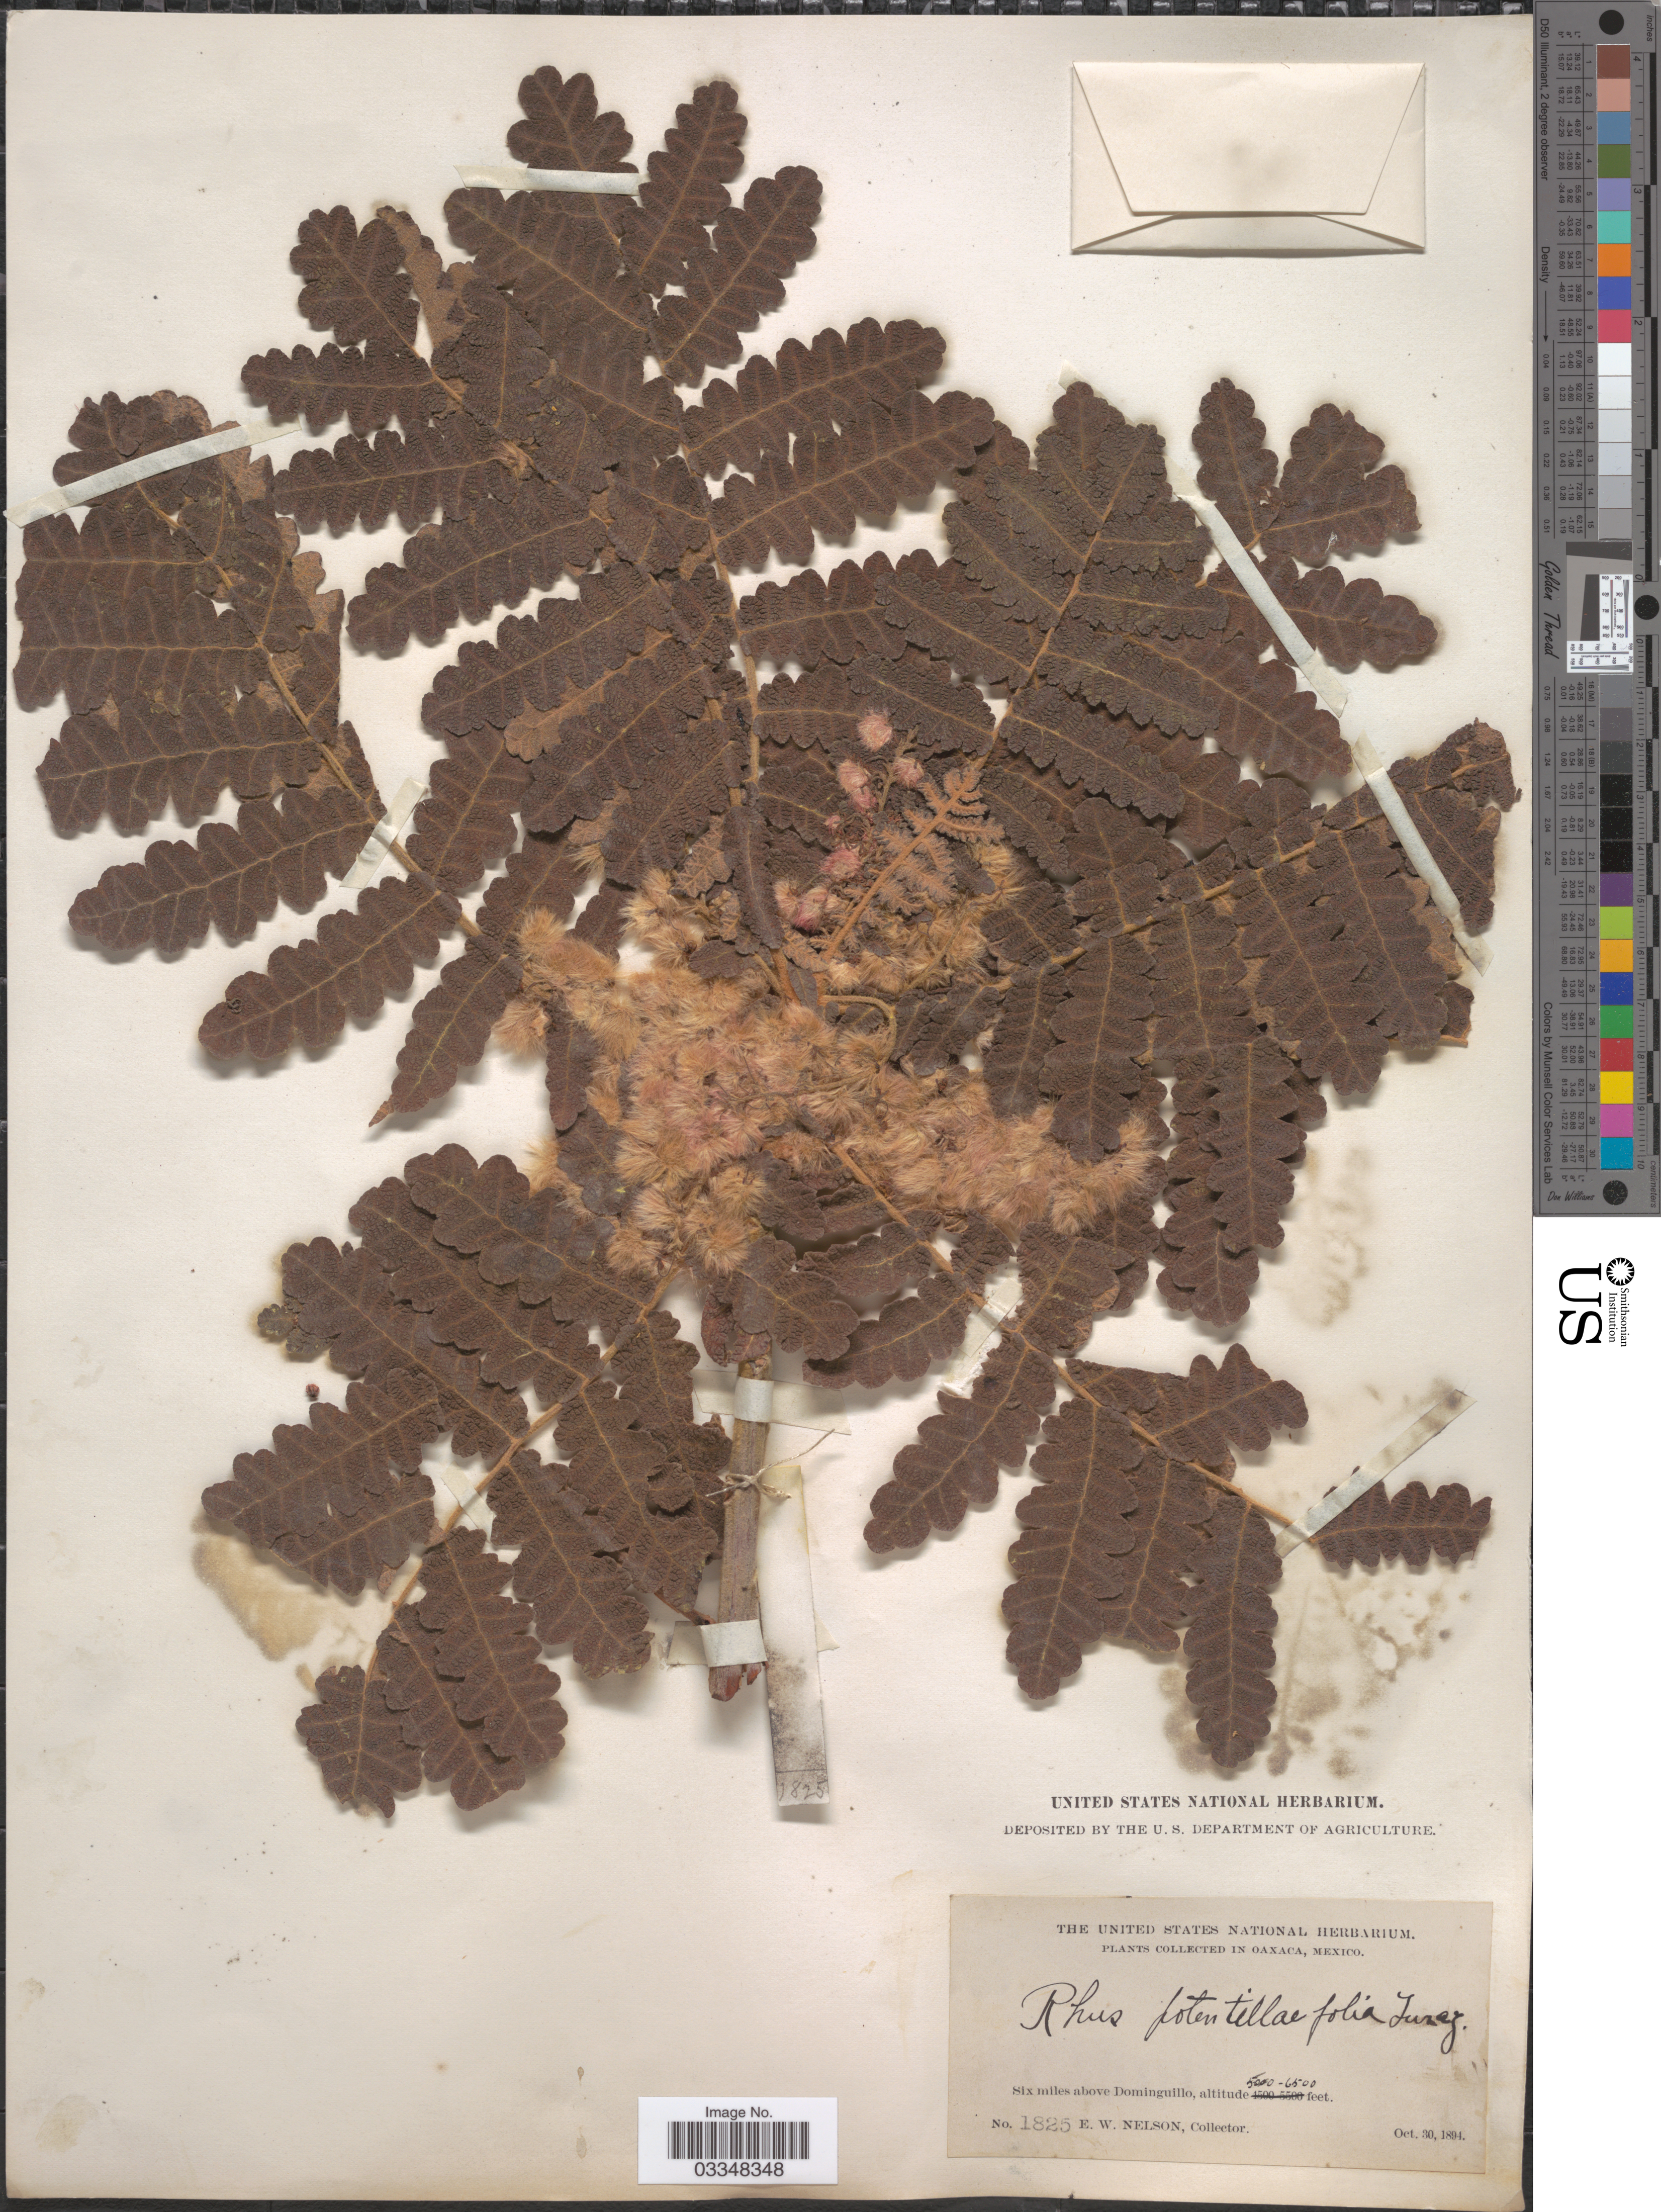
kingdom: Plantae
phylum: Tracheophyta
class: Magnoliopsida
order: Sapindales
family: Anacardiaceae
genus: Actinocheita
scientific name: Actinocheita filicina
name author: (Sessé & Moc. ex DC.) F.A. Barkley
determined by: Mitchell, John D.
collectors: E. W. Nelson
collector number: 1825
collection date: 1894-10-30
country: Mexico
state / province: Oaxaca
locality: Six miles above Dominguillo.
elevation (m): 1524